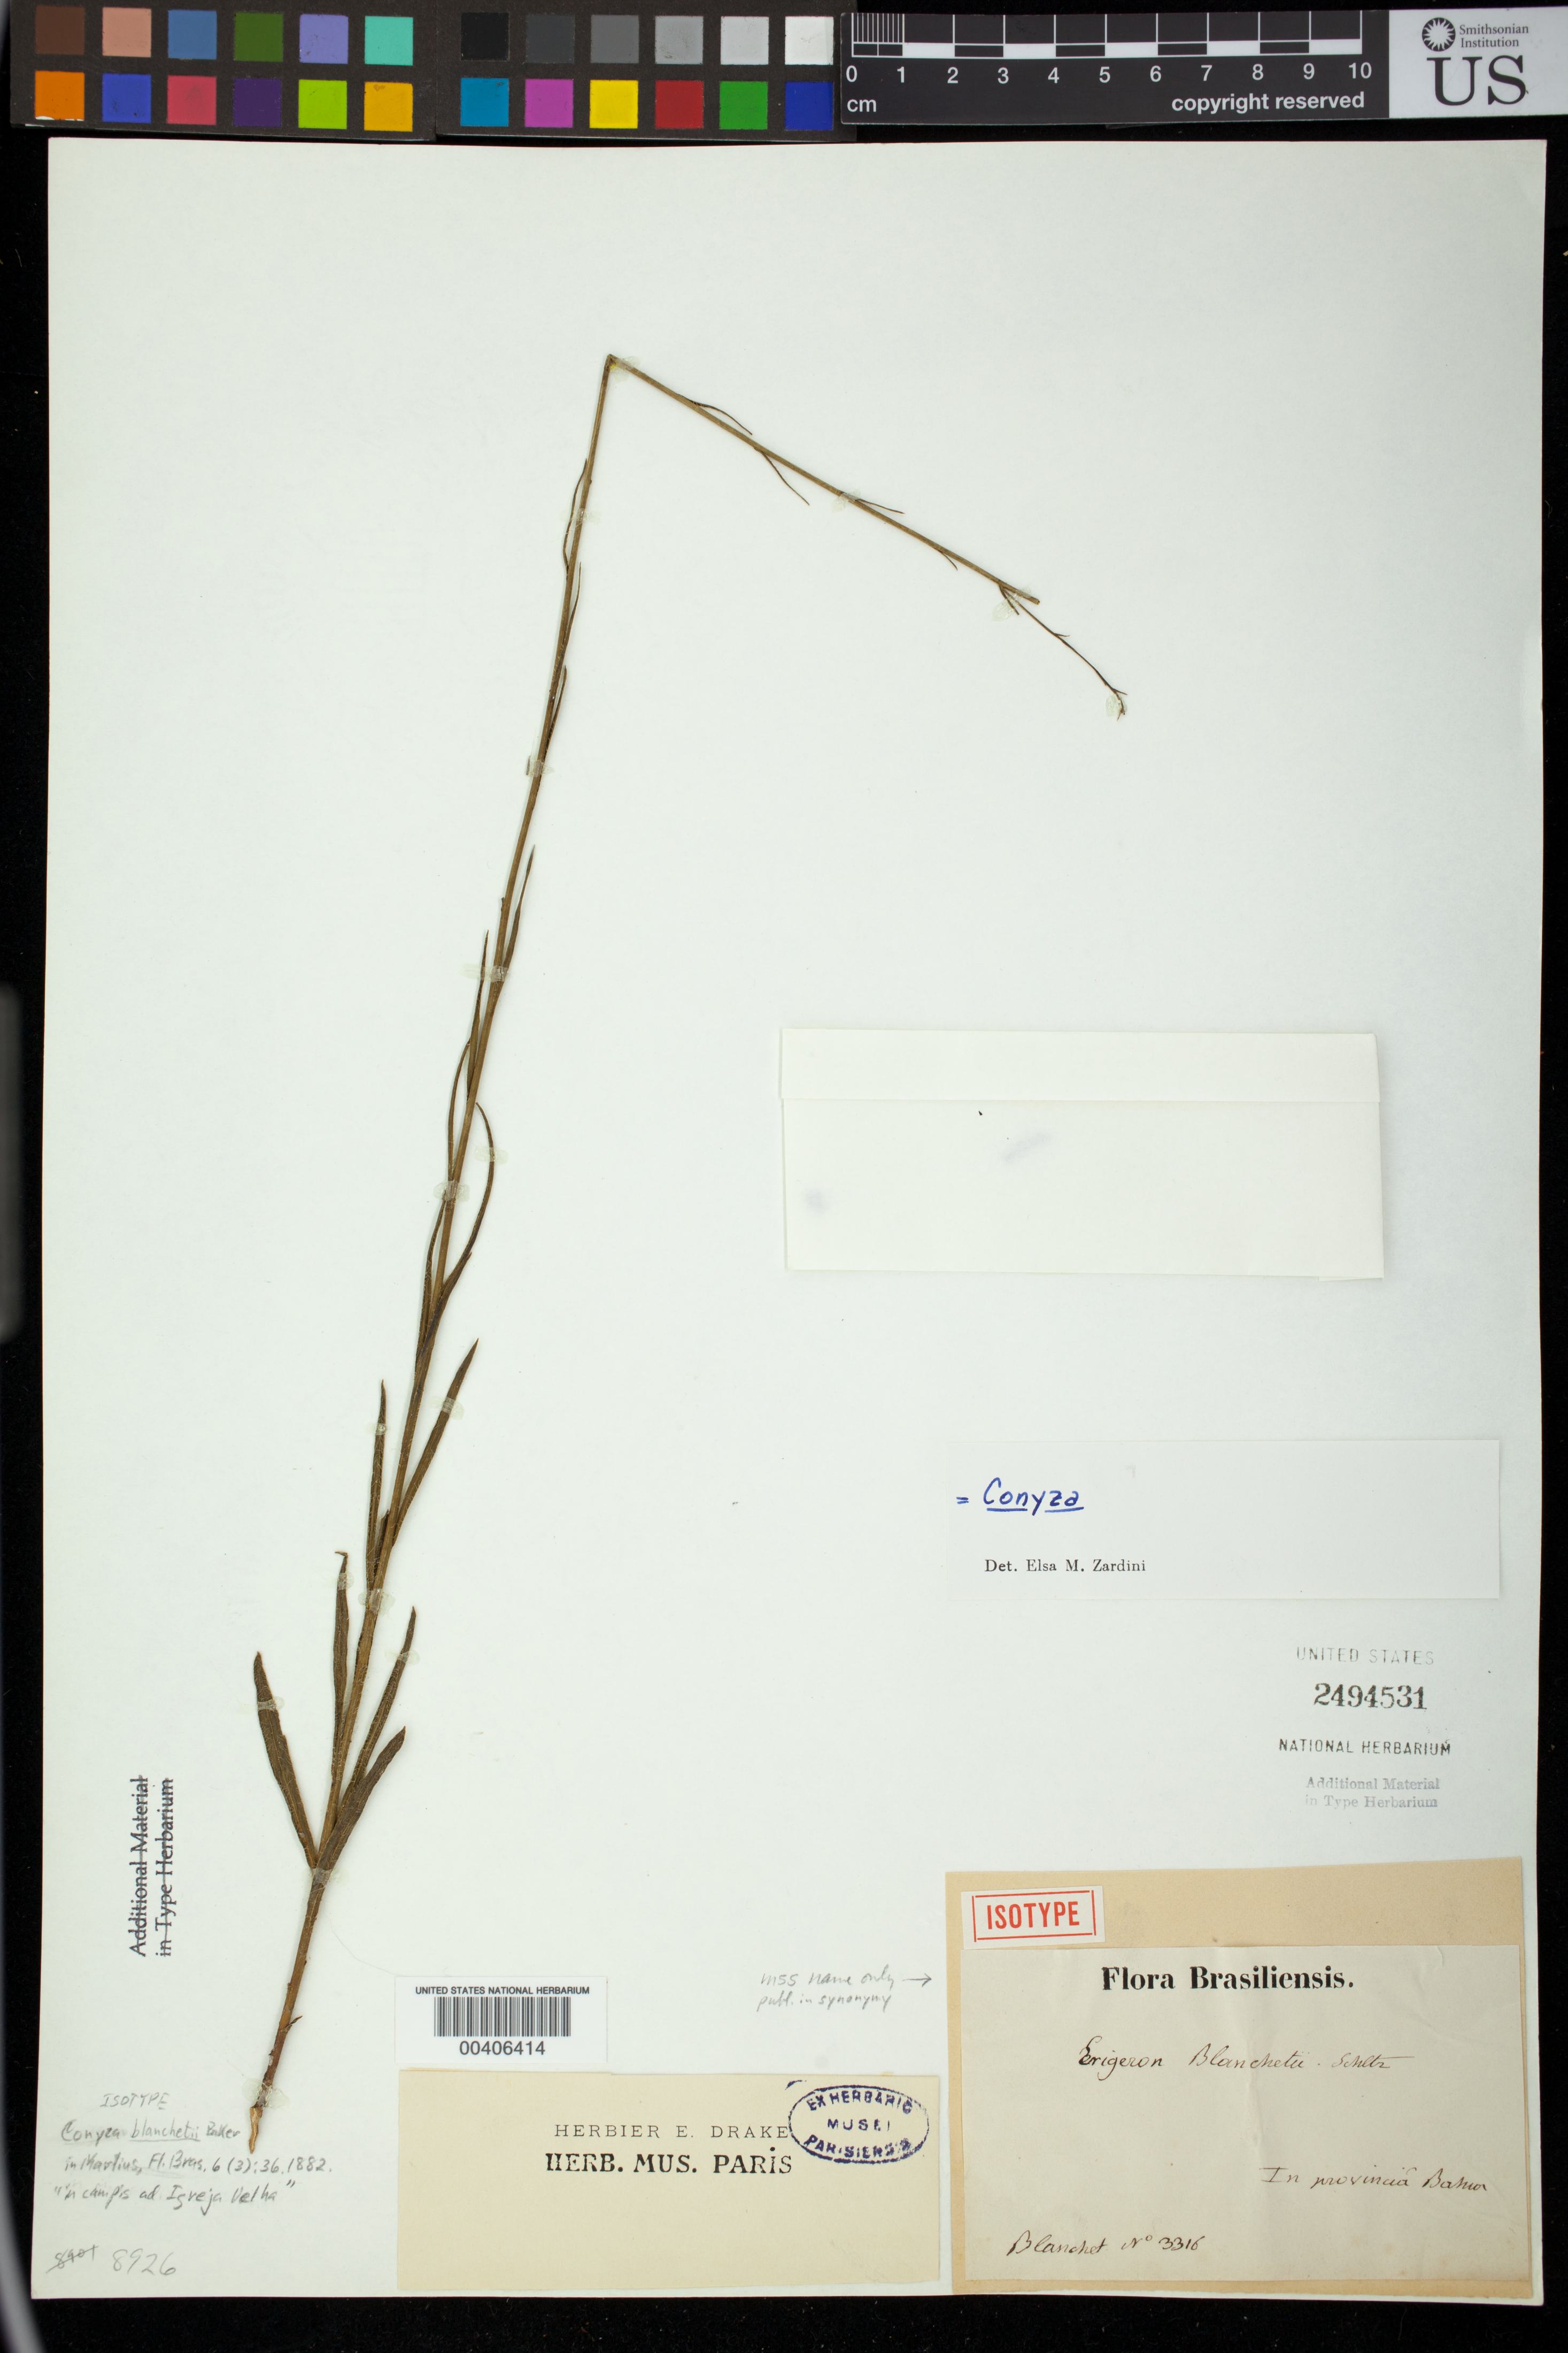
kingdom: Plantae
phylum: Tracheophyta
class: Magnoliopsida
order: Asterales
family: Asteraceae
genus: Conyza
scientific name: Conyza blanchetii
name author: Baker in Mart.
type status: Isotype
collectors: J. Blanchet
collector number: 3316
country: Brazil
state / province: Bahia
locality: In campis ad Igreja Velha.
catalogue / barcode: US 2494531